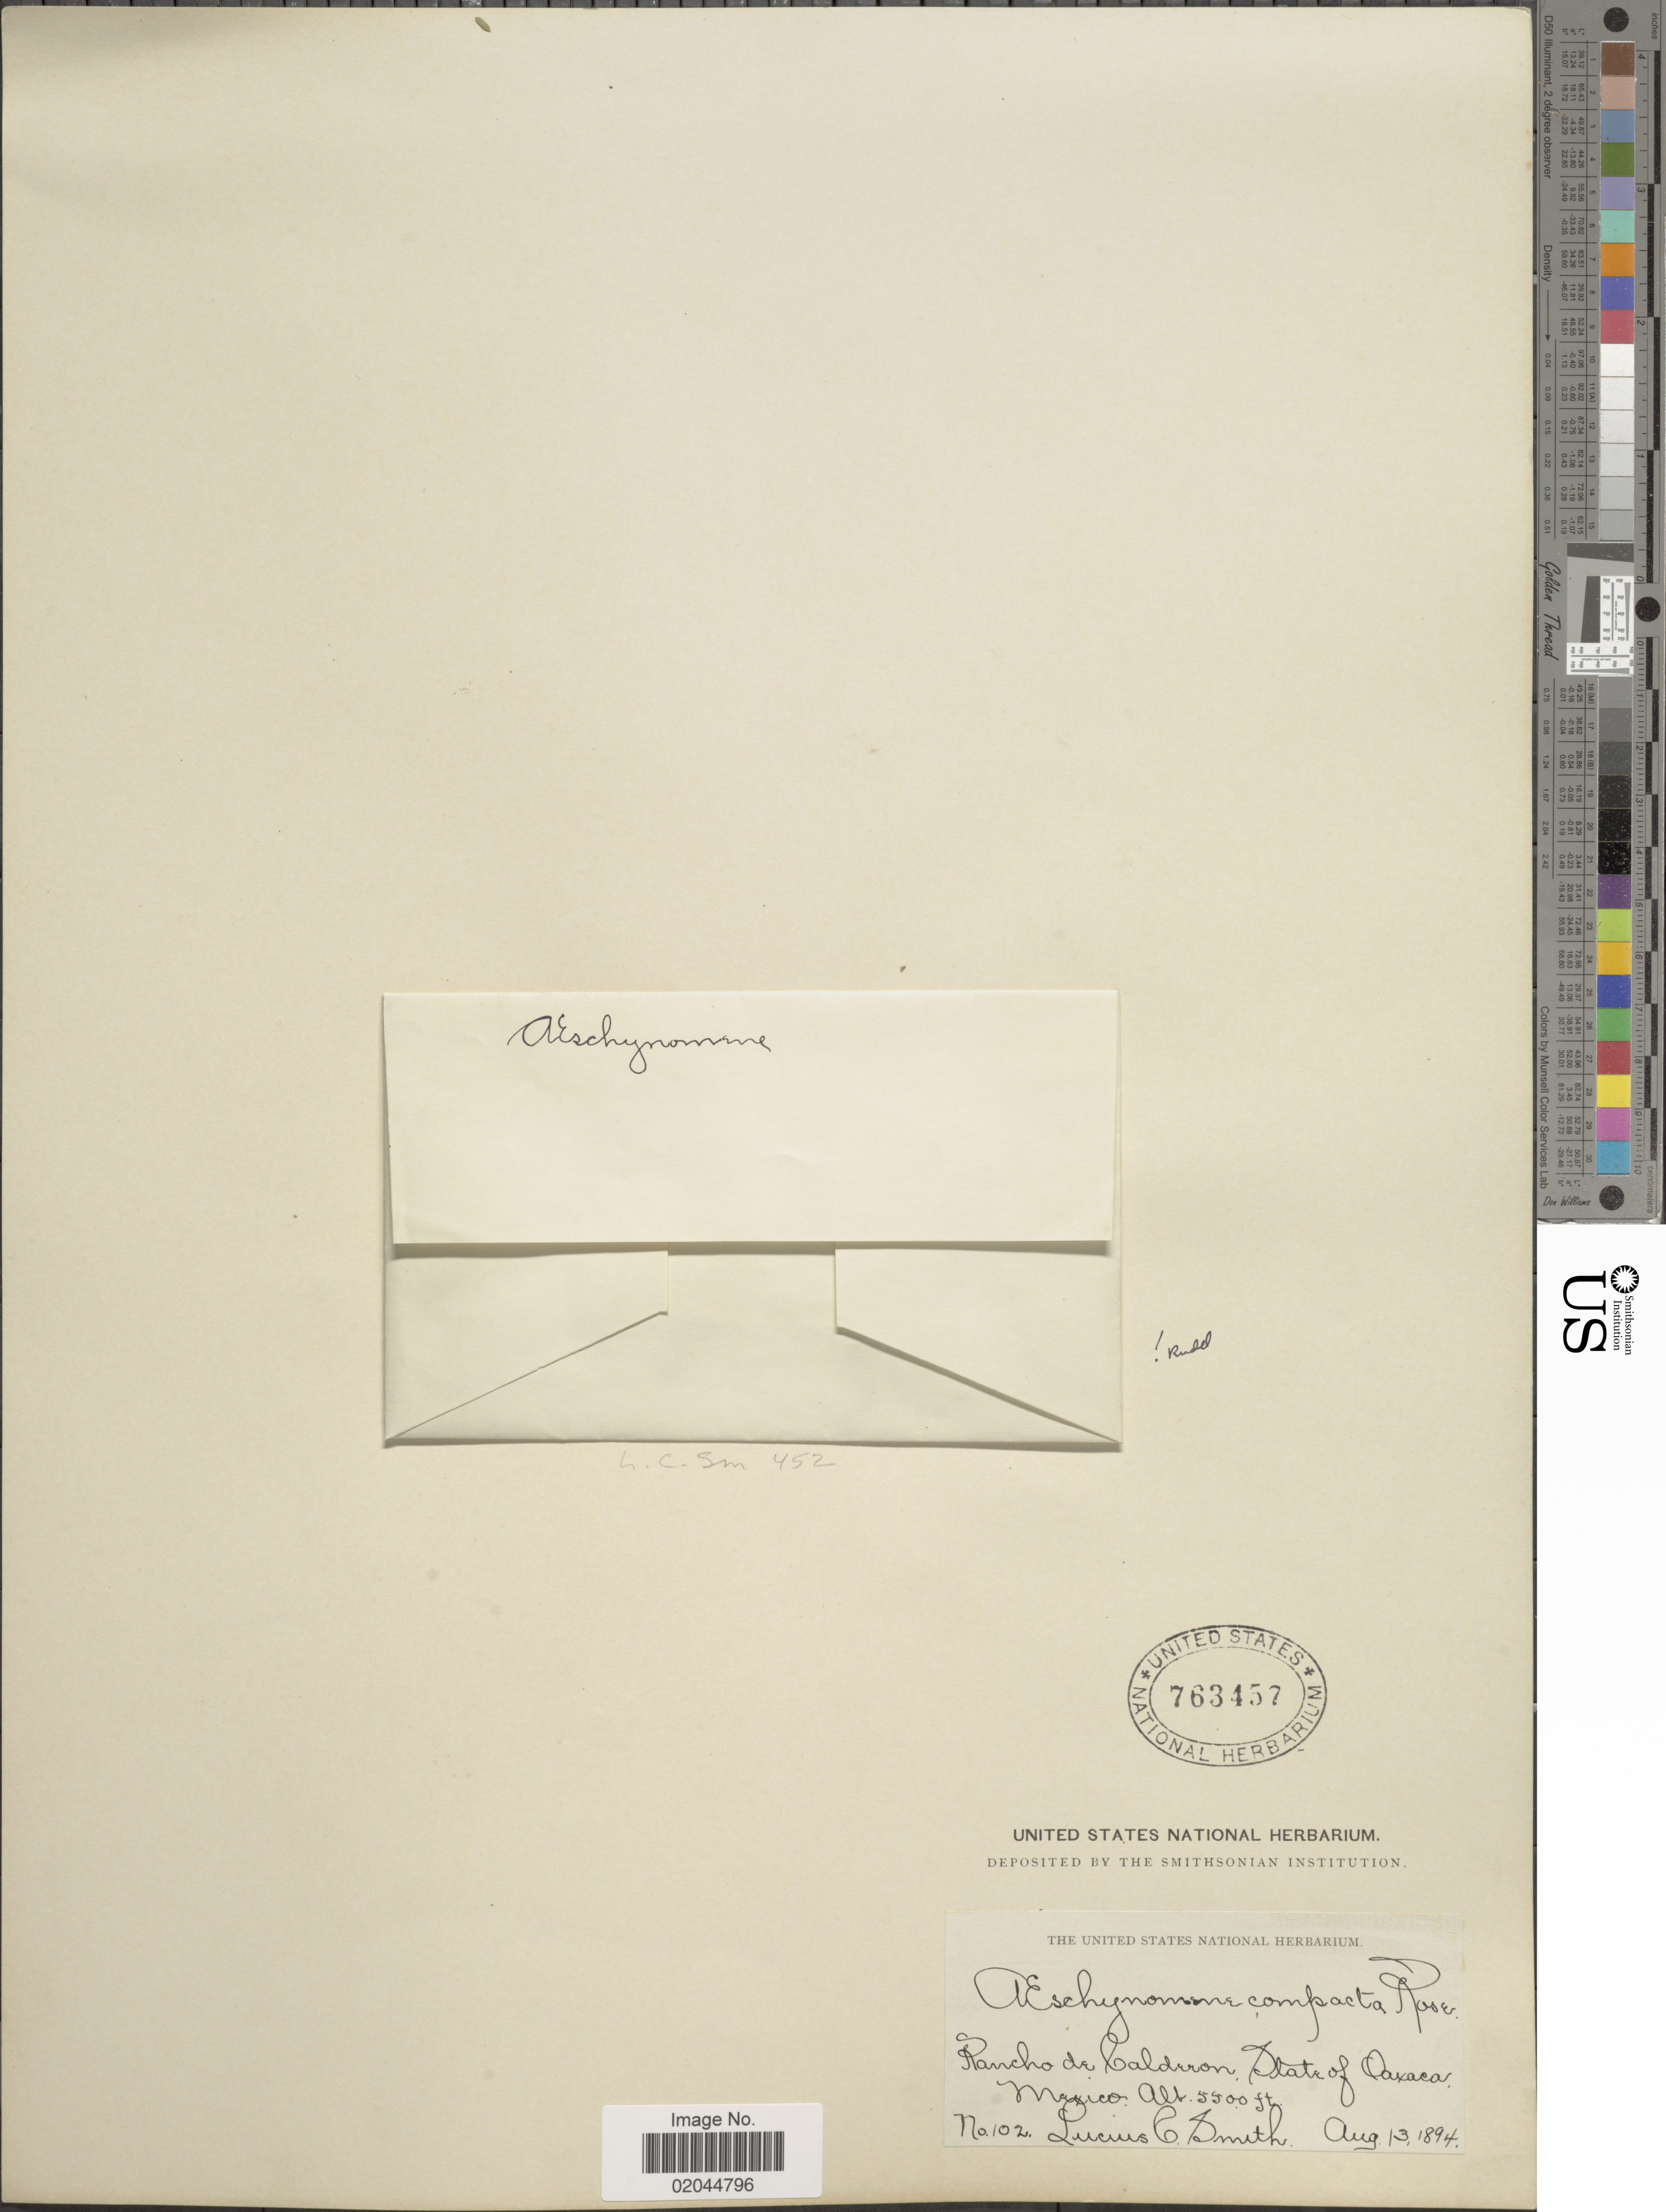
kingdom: Plantae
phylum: Tracheophyta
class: Magnoliopsida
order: Fabales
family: Fabaceae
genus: Aeschynomene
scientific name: Aeschynomene compacta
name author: Rose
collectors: L. C. Smith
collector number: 102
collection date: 1894-08-13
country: Mexico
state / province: Oaxaca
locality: Rancho de Caldron, State of Oaxaca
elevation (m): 1676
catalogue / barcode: US 763457